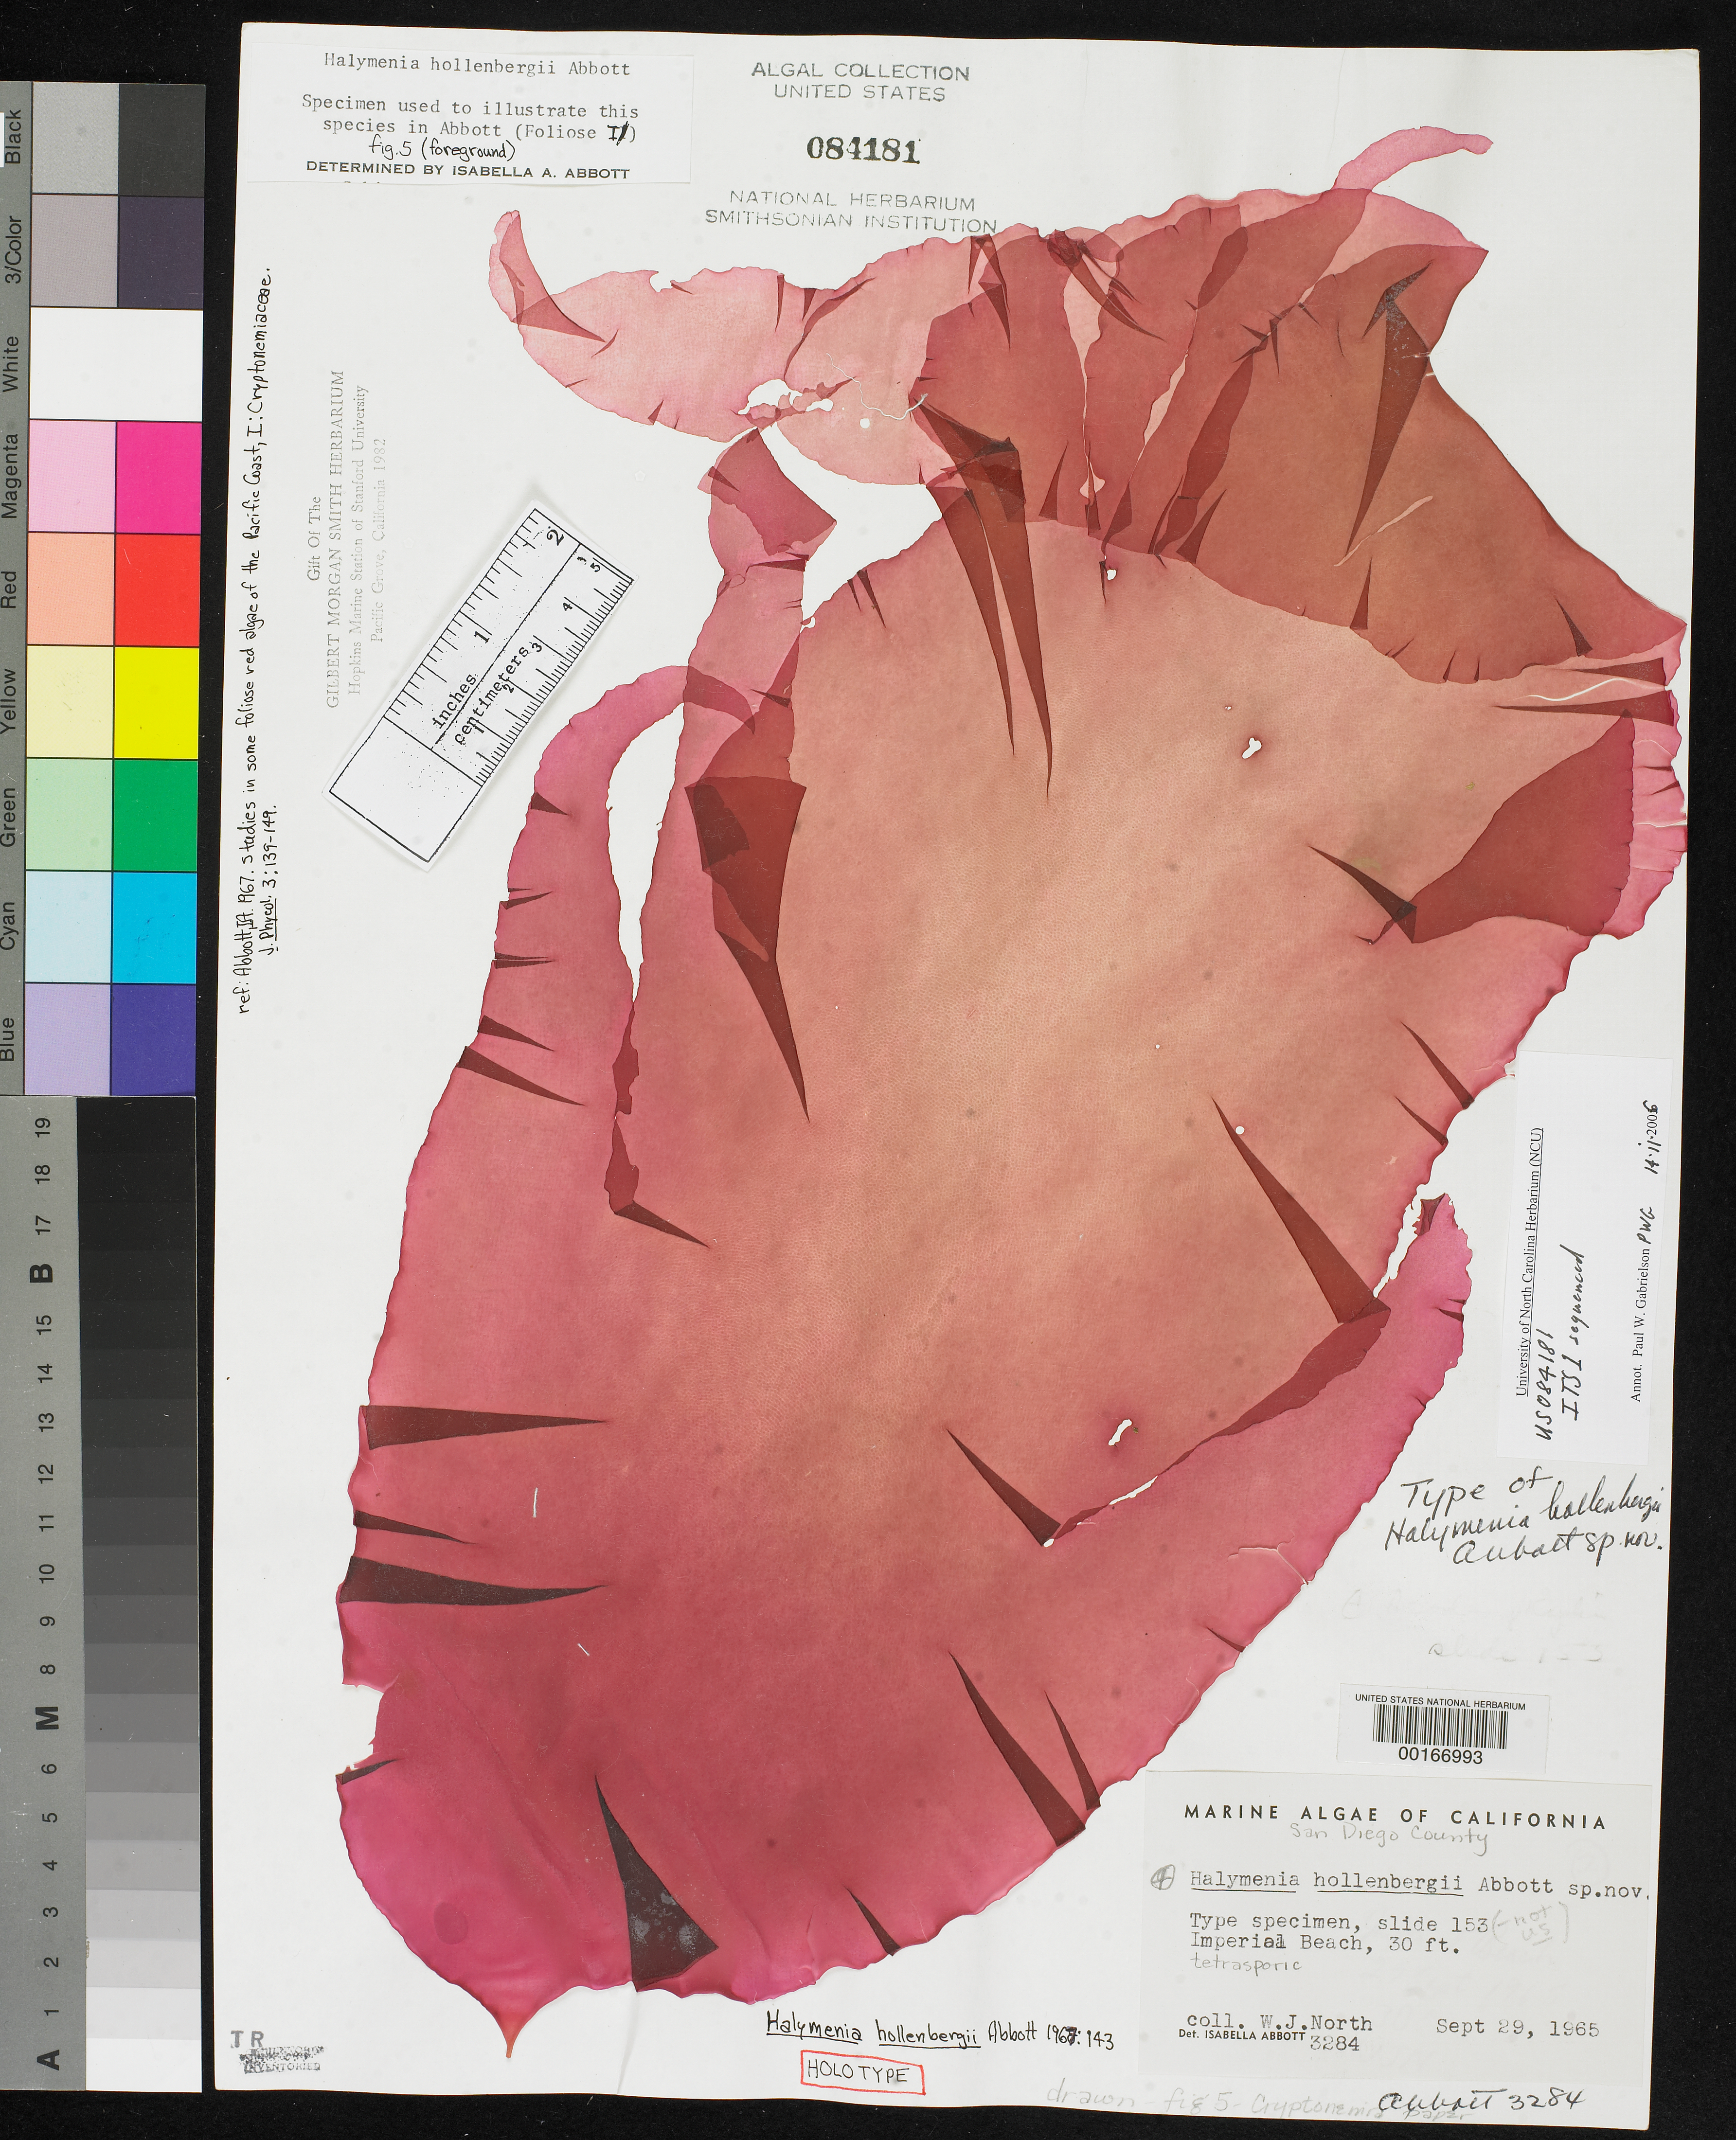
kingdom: Plantae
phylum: Rhodophyta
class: Florideophyceae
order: Halymeniales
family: Halymeniaceae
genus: Halymenia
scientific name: Halymenia hollenbergii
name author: I.A. Abbott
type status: Holotype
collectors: W. North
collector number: IAA 3284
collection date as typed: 29 Sep 1965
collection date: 1965-09-29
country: United States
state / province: California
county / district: San Diego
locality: Imperial Beach.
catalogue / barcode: US 84181